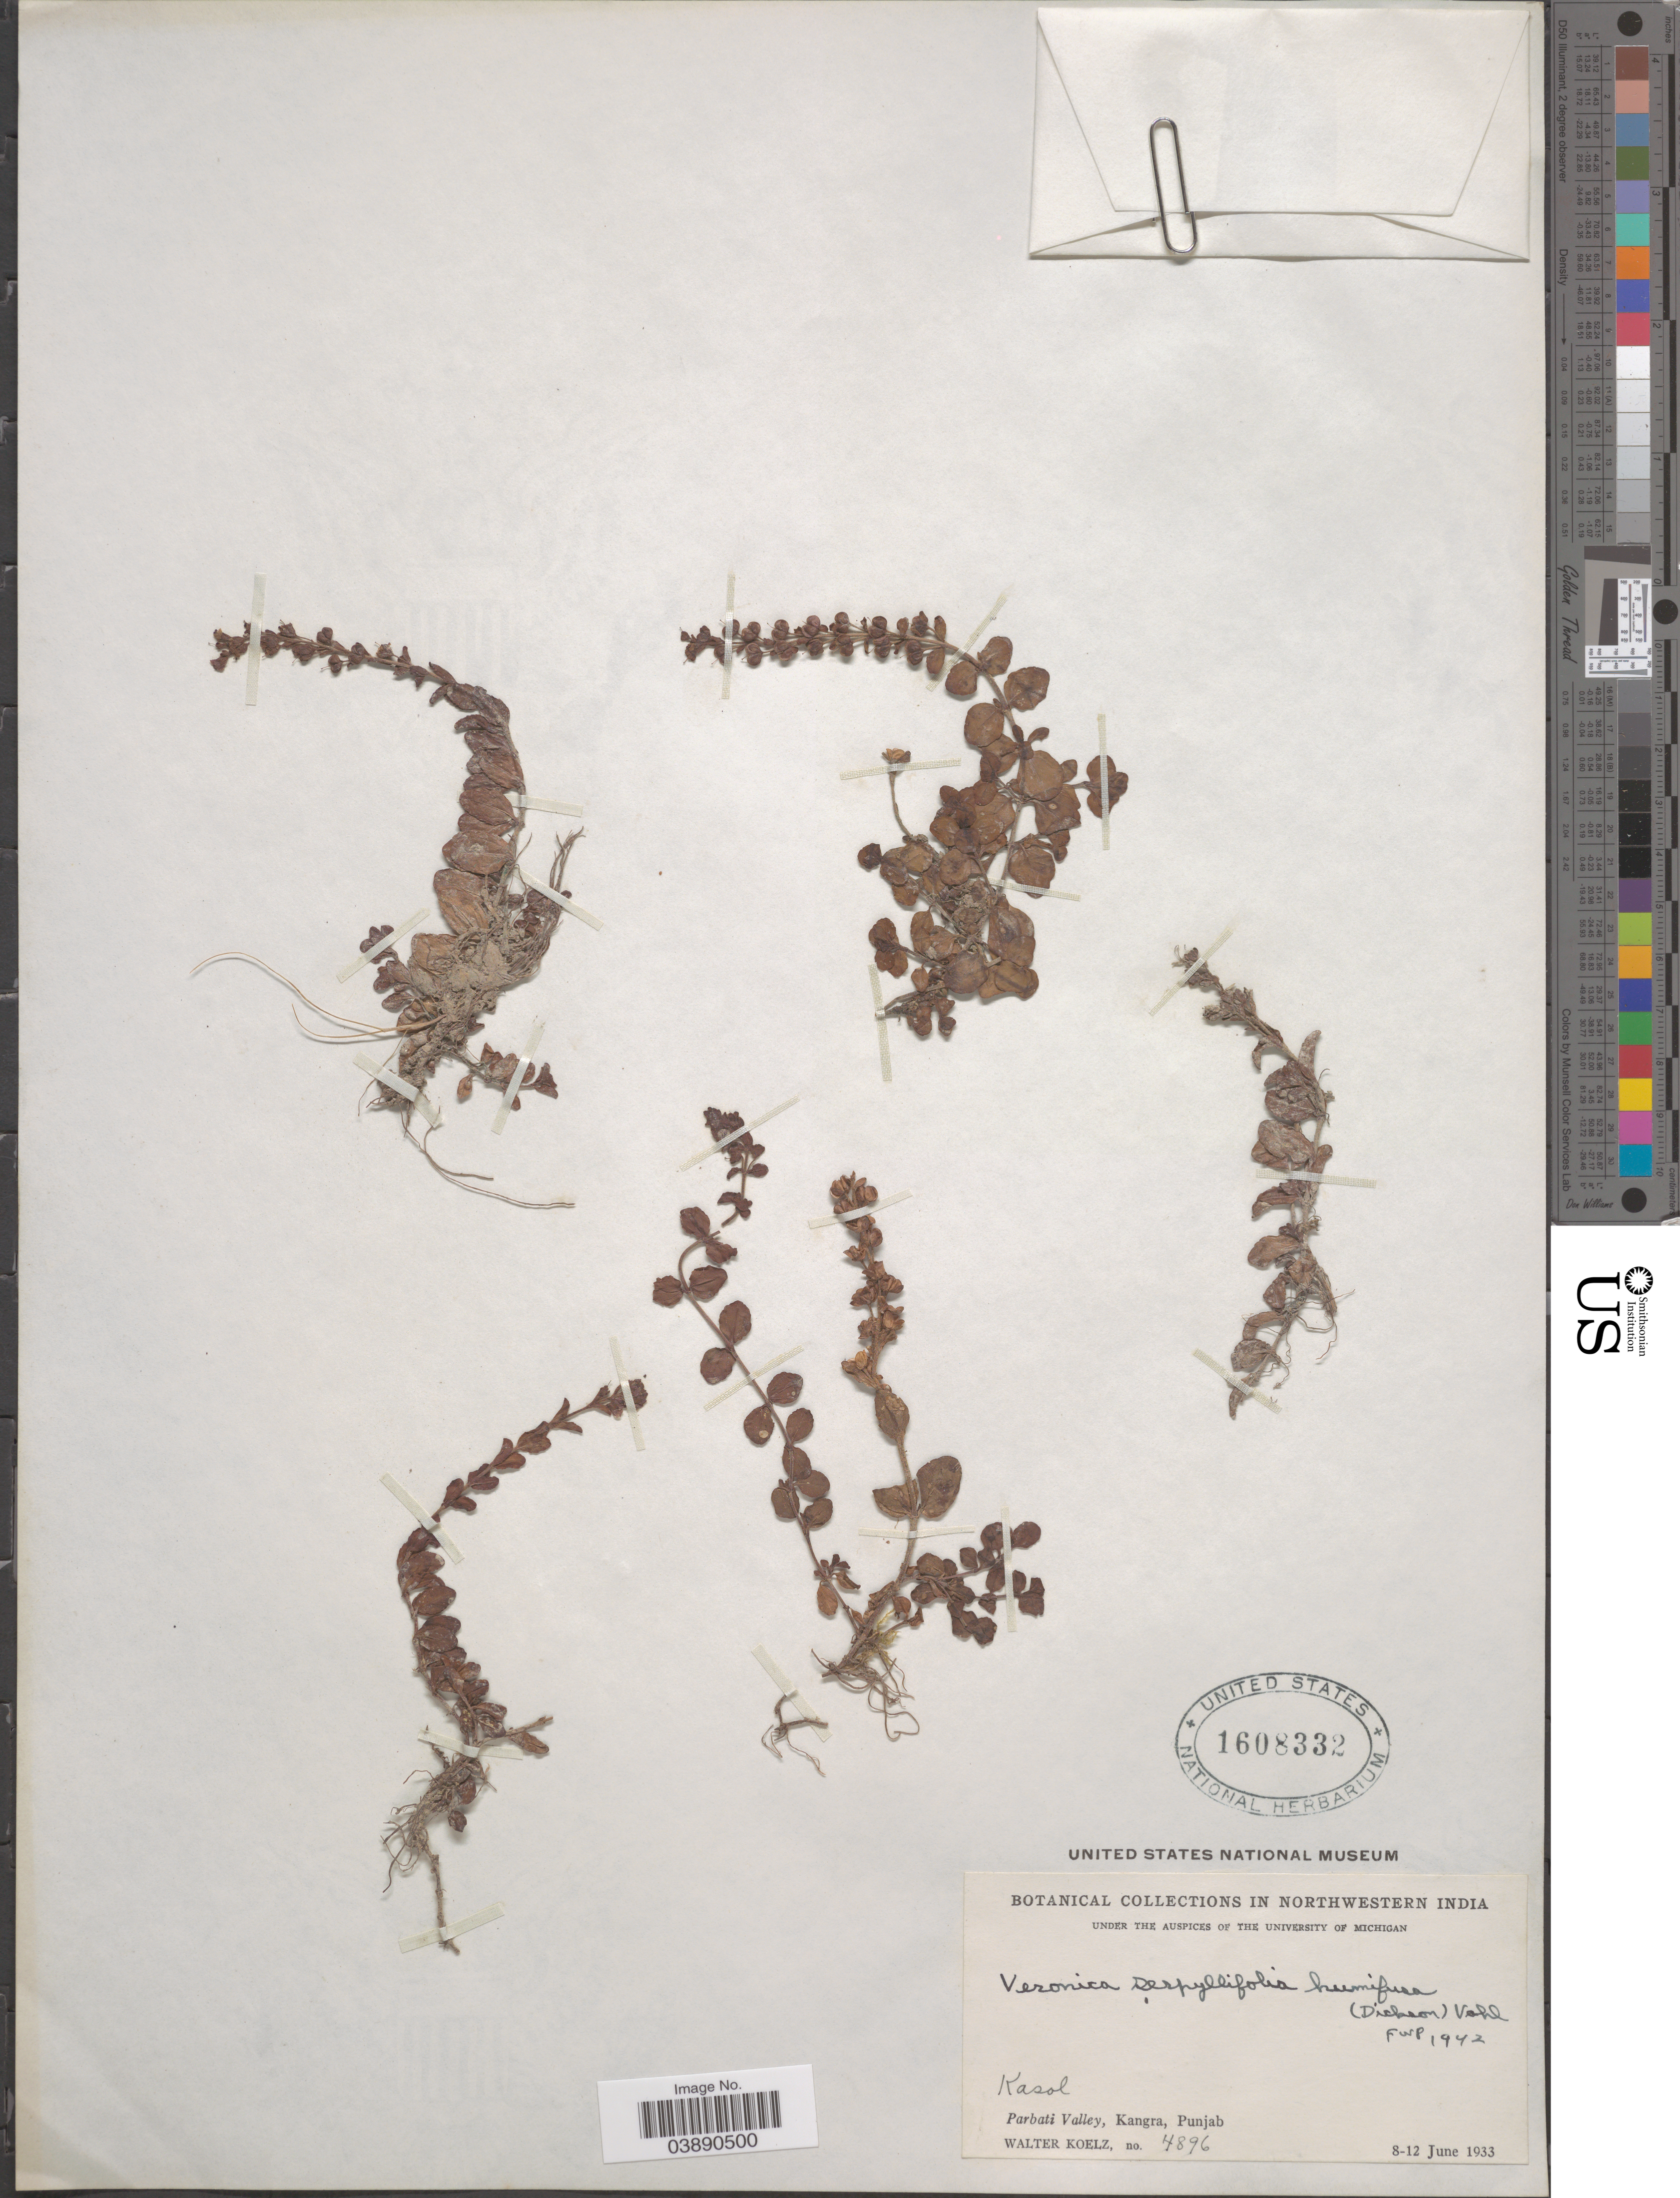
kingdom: Plantae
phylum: Tracheophyta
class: Magnoliopsida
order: Lamiales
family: Plantaginaceae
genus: Veronica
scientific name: Veronica serpyllifolia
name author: L.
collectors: W. N. Koelz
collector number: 4896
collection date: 1933-06-08/1933-06-12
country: India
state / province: Punjab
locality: Northwestern India. Kasol. Parbati Valley, Kangra.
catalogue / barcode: US 1608332